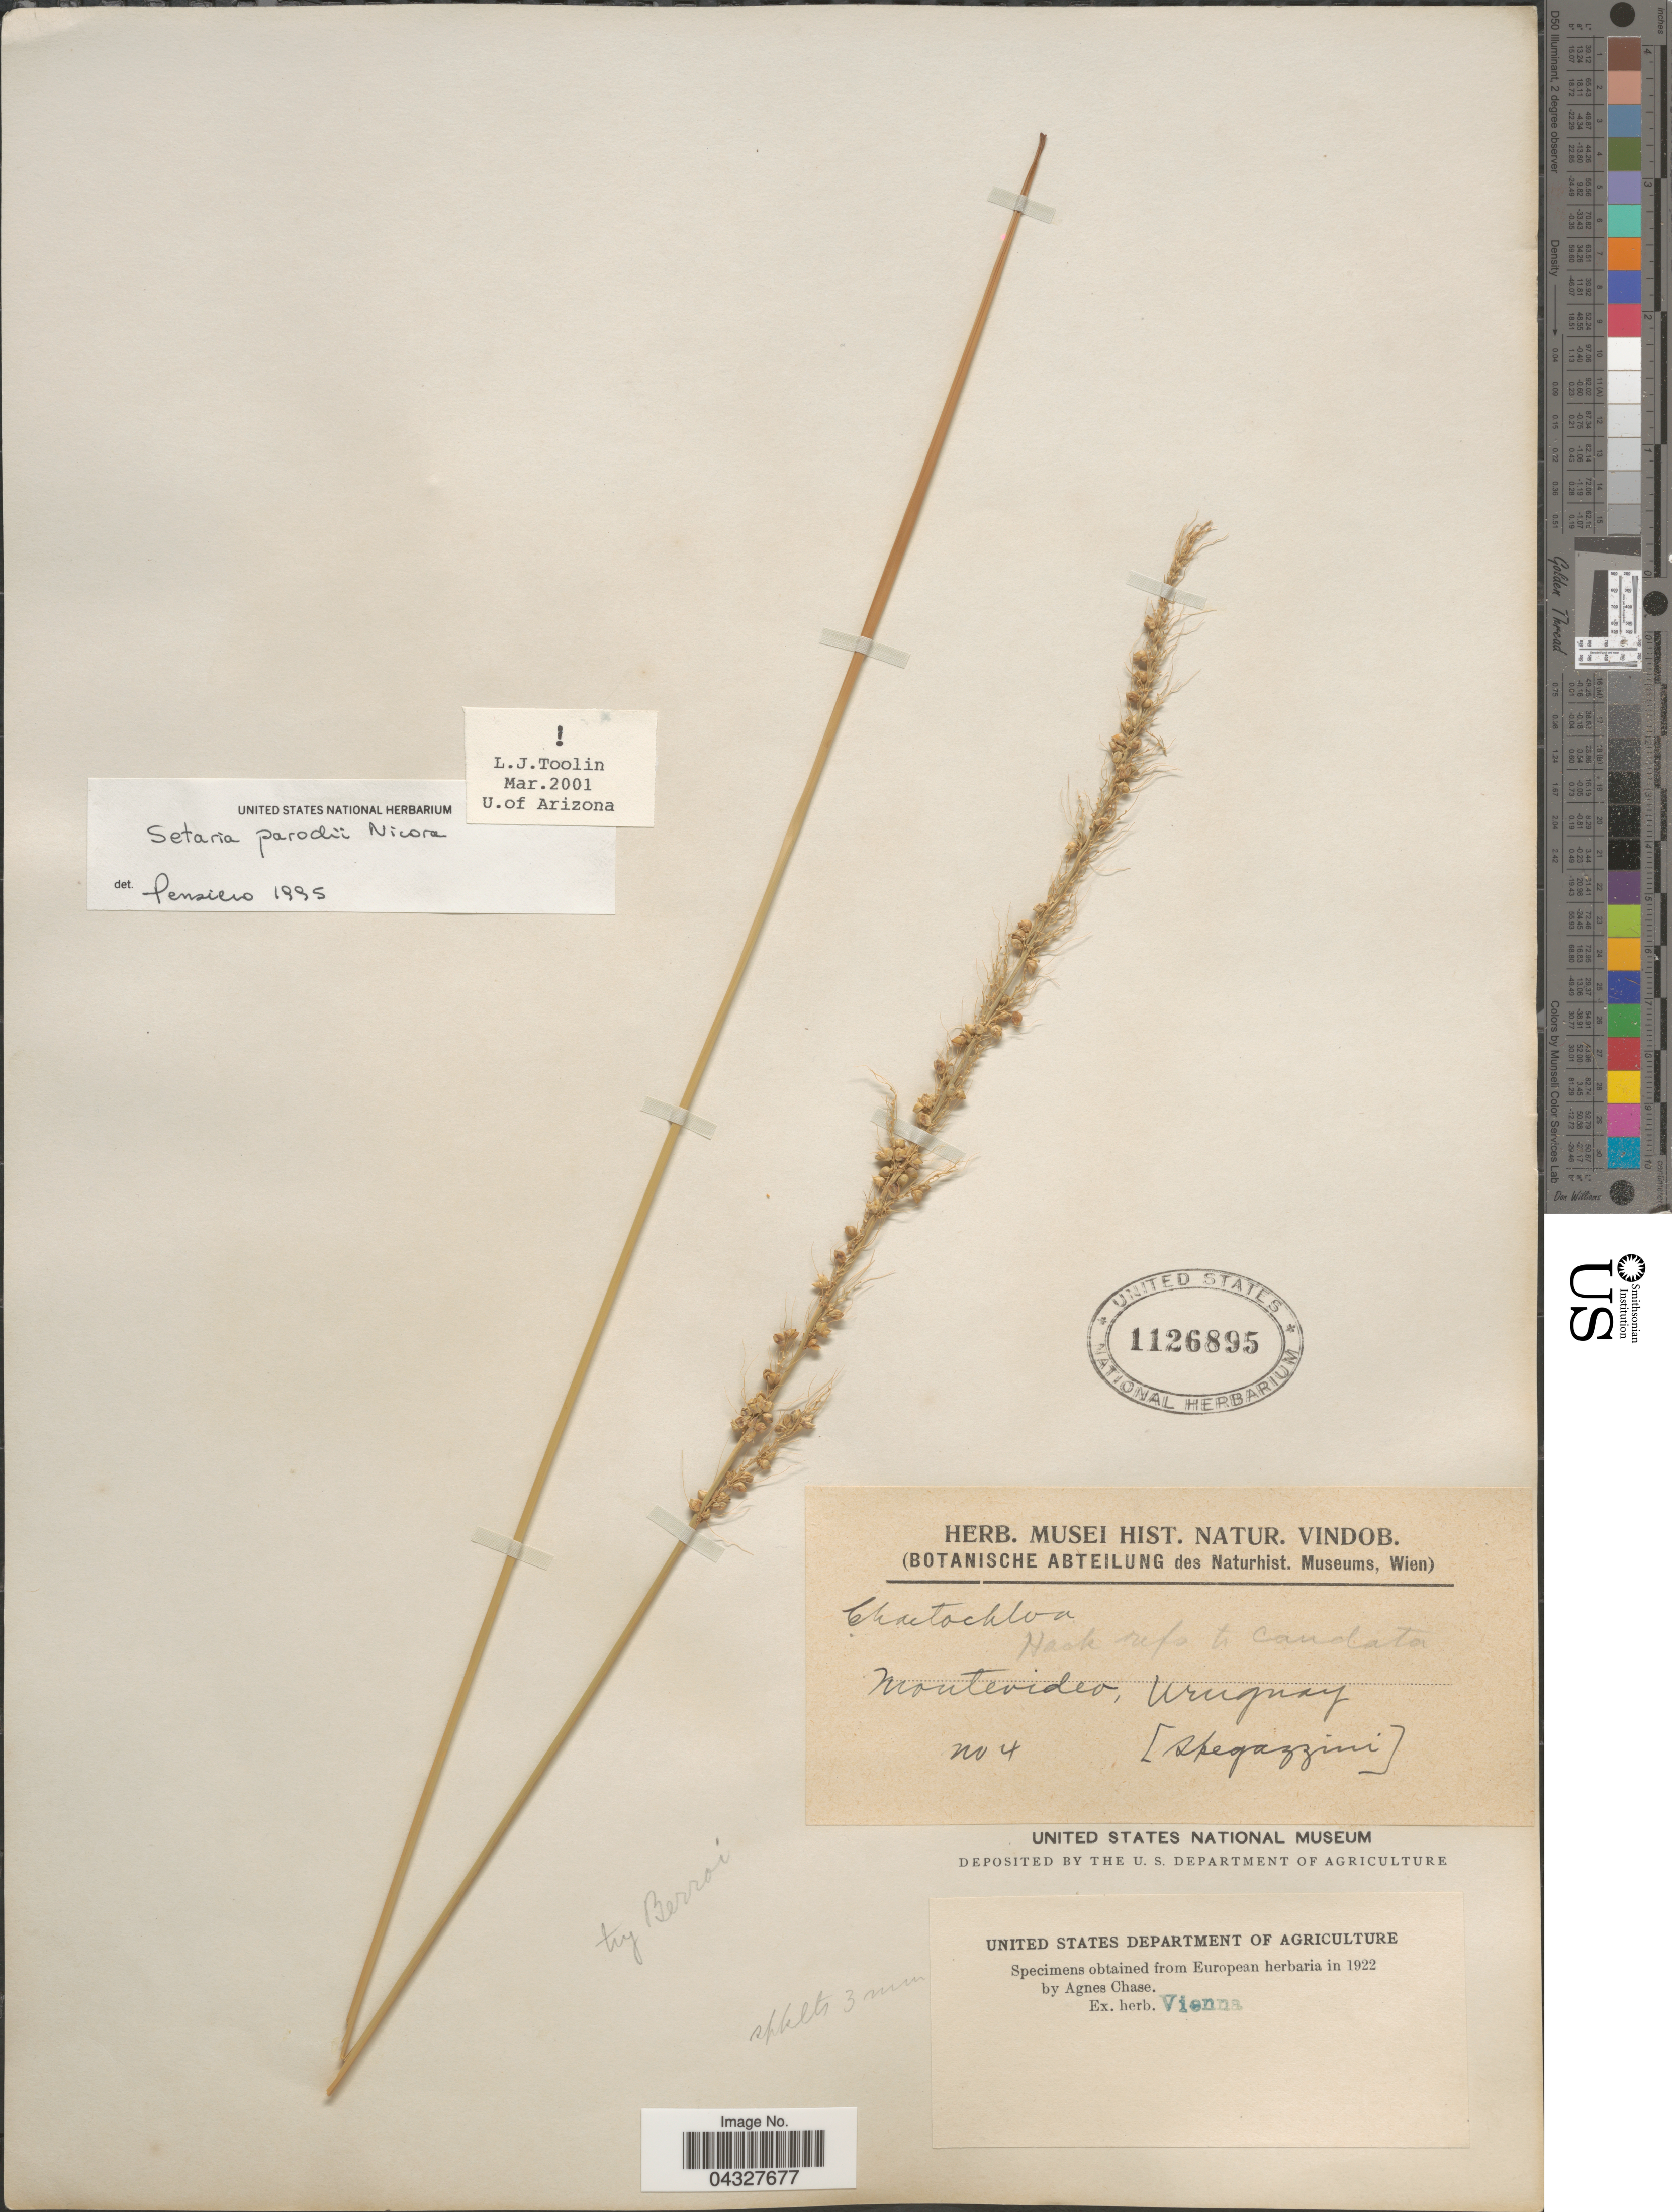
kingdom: Plantae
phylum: Tracheophyta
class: Liliopsida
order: Poales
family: Poaceae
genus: Setaria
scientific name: Setaria parodii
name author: Nicora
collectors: Spegazzini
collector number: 4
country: Uruguay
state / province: Montevideo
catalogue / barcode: US 1126895